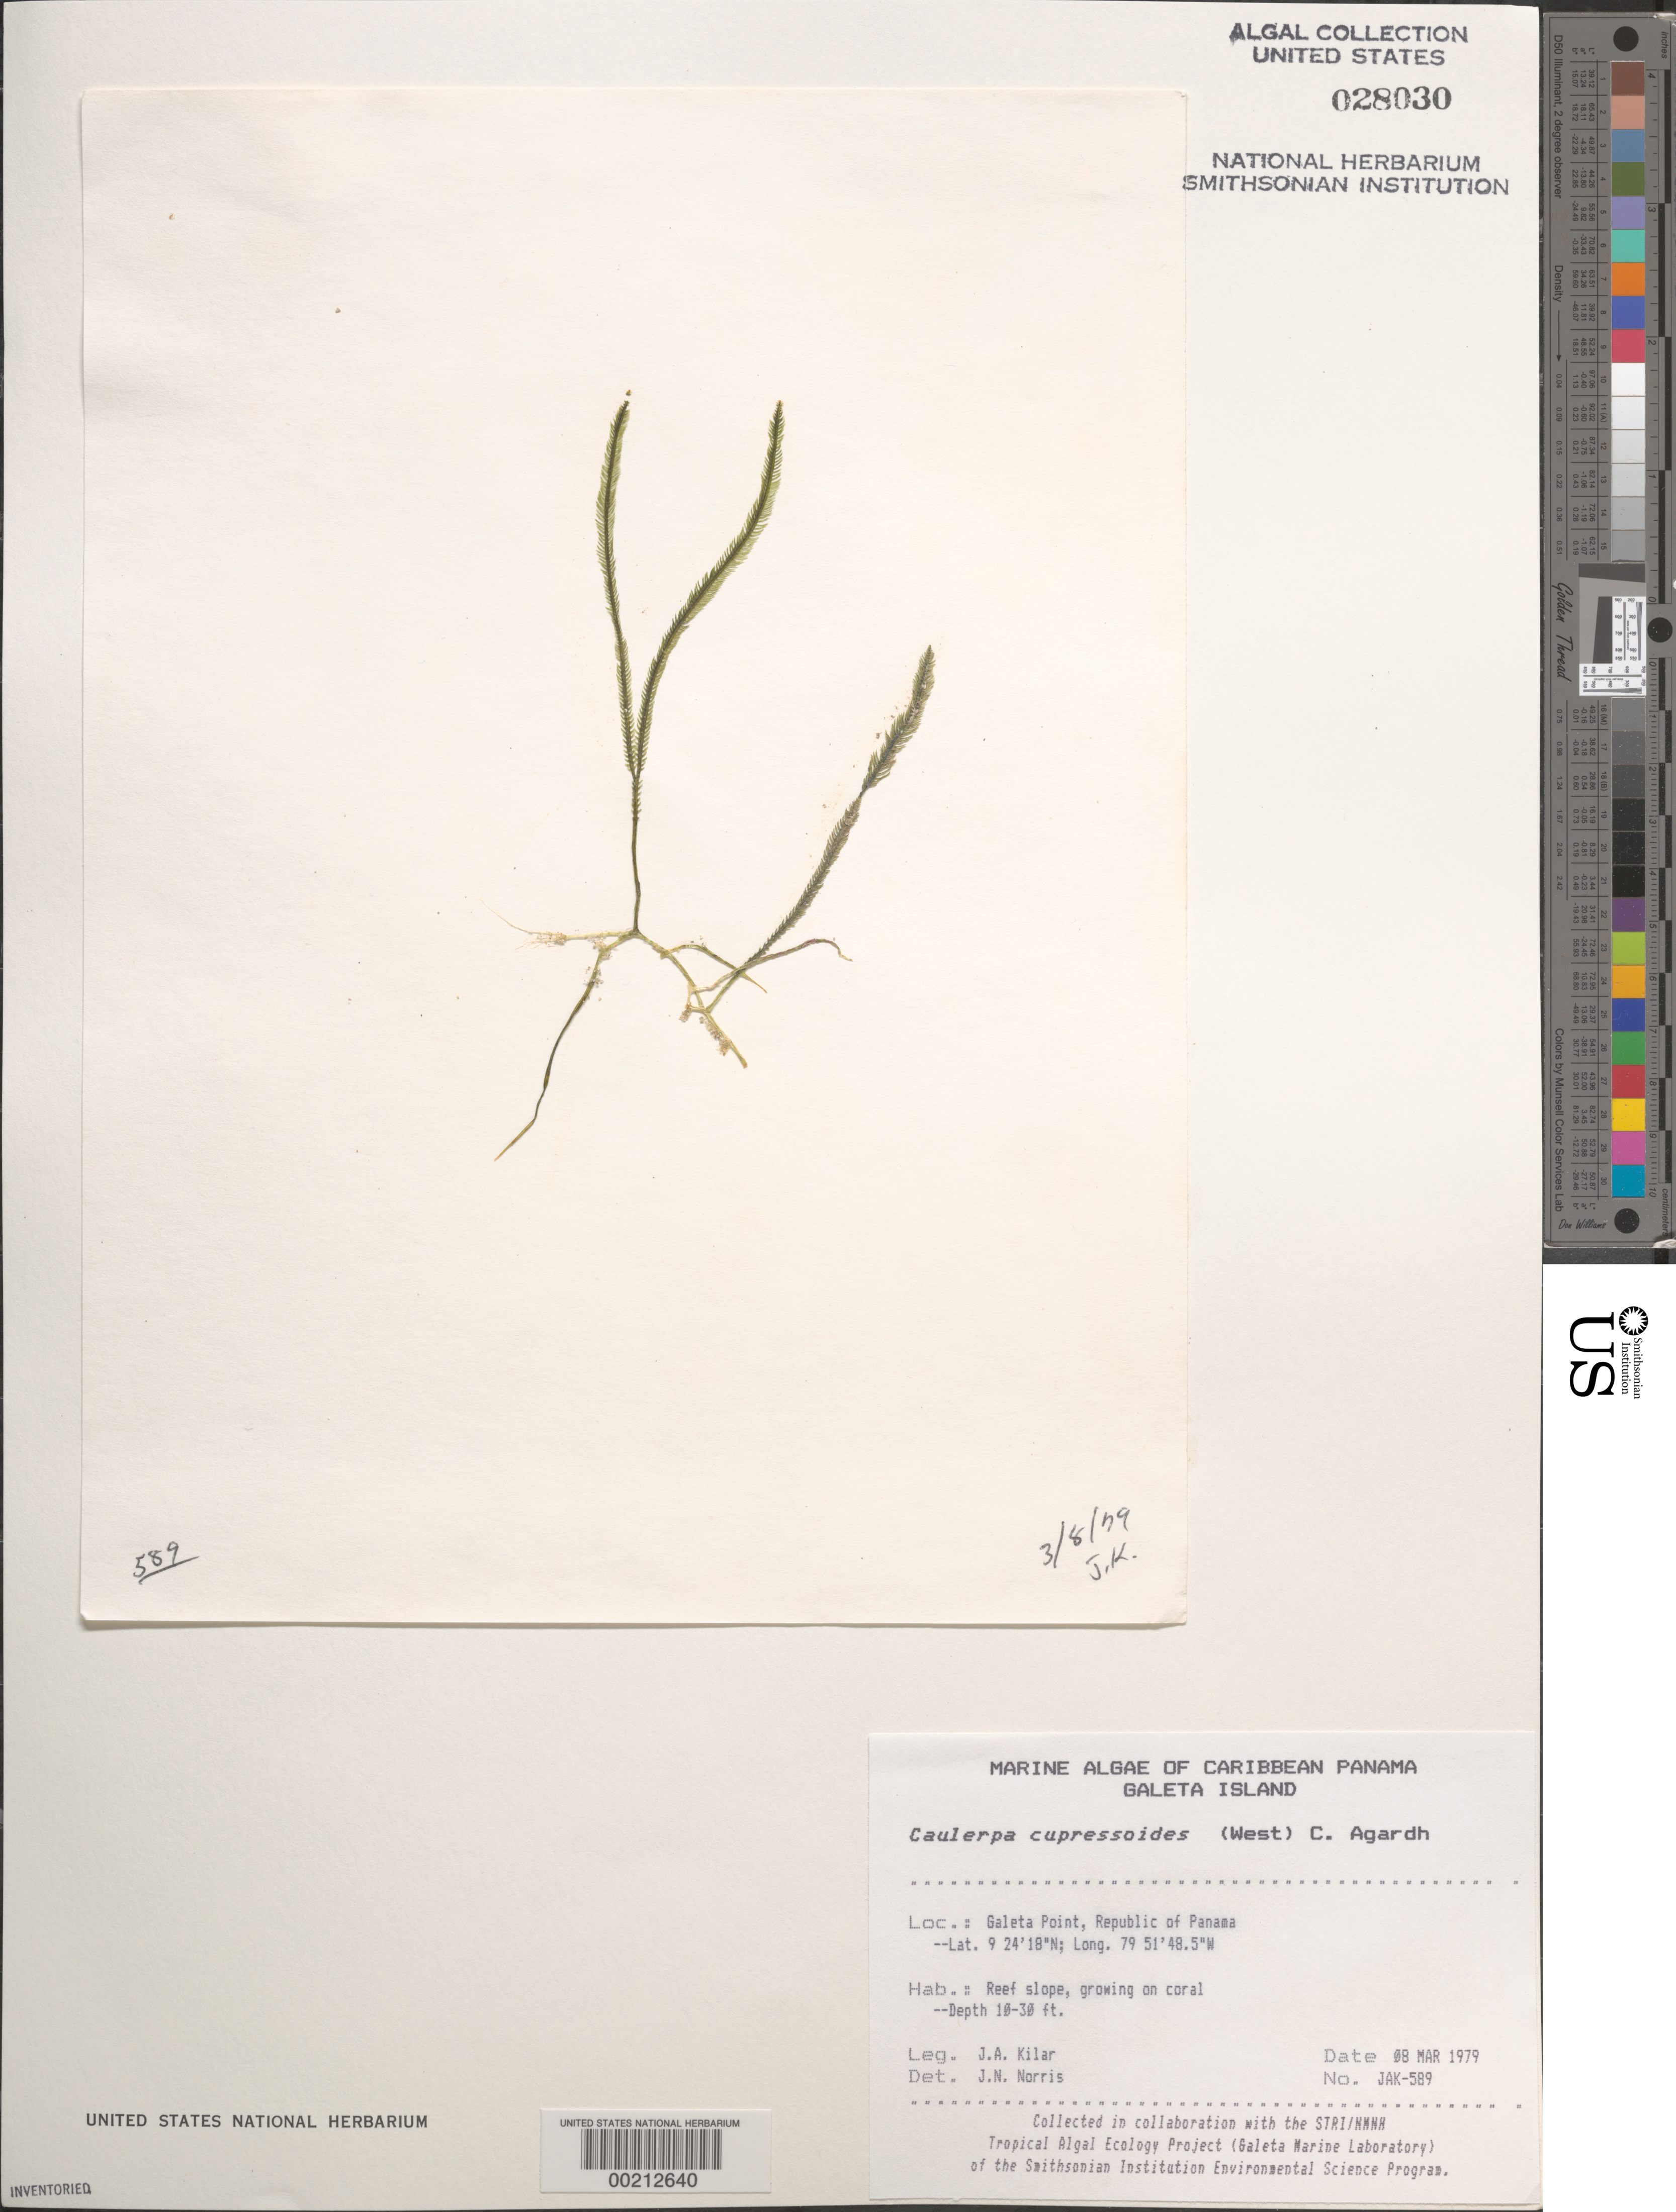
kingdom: Plantae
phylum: Chlorophyta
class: Ulvophyceae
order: Bryopsidales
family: Caulerpaceae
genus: Caulerpa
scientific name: Caulerpa cupressoides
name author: (Vahl) C. Agardh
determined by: Norris, James N.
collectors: J. A. Kilar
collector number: JAK-589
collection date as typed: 08 Mar 1979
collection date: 1979-03-08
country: Panama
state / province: Colón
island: Galeta Island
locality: Galeta Point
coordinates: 9 24' 18" N, 79 51' 48.5" W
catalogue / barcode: US 28030